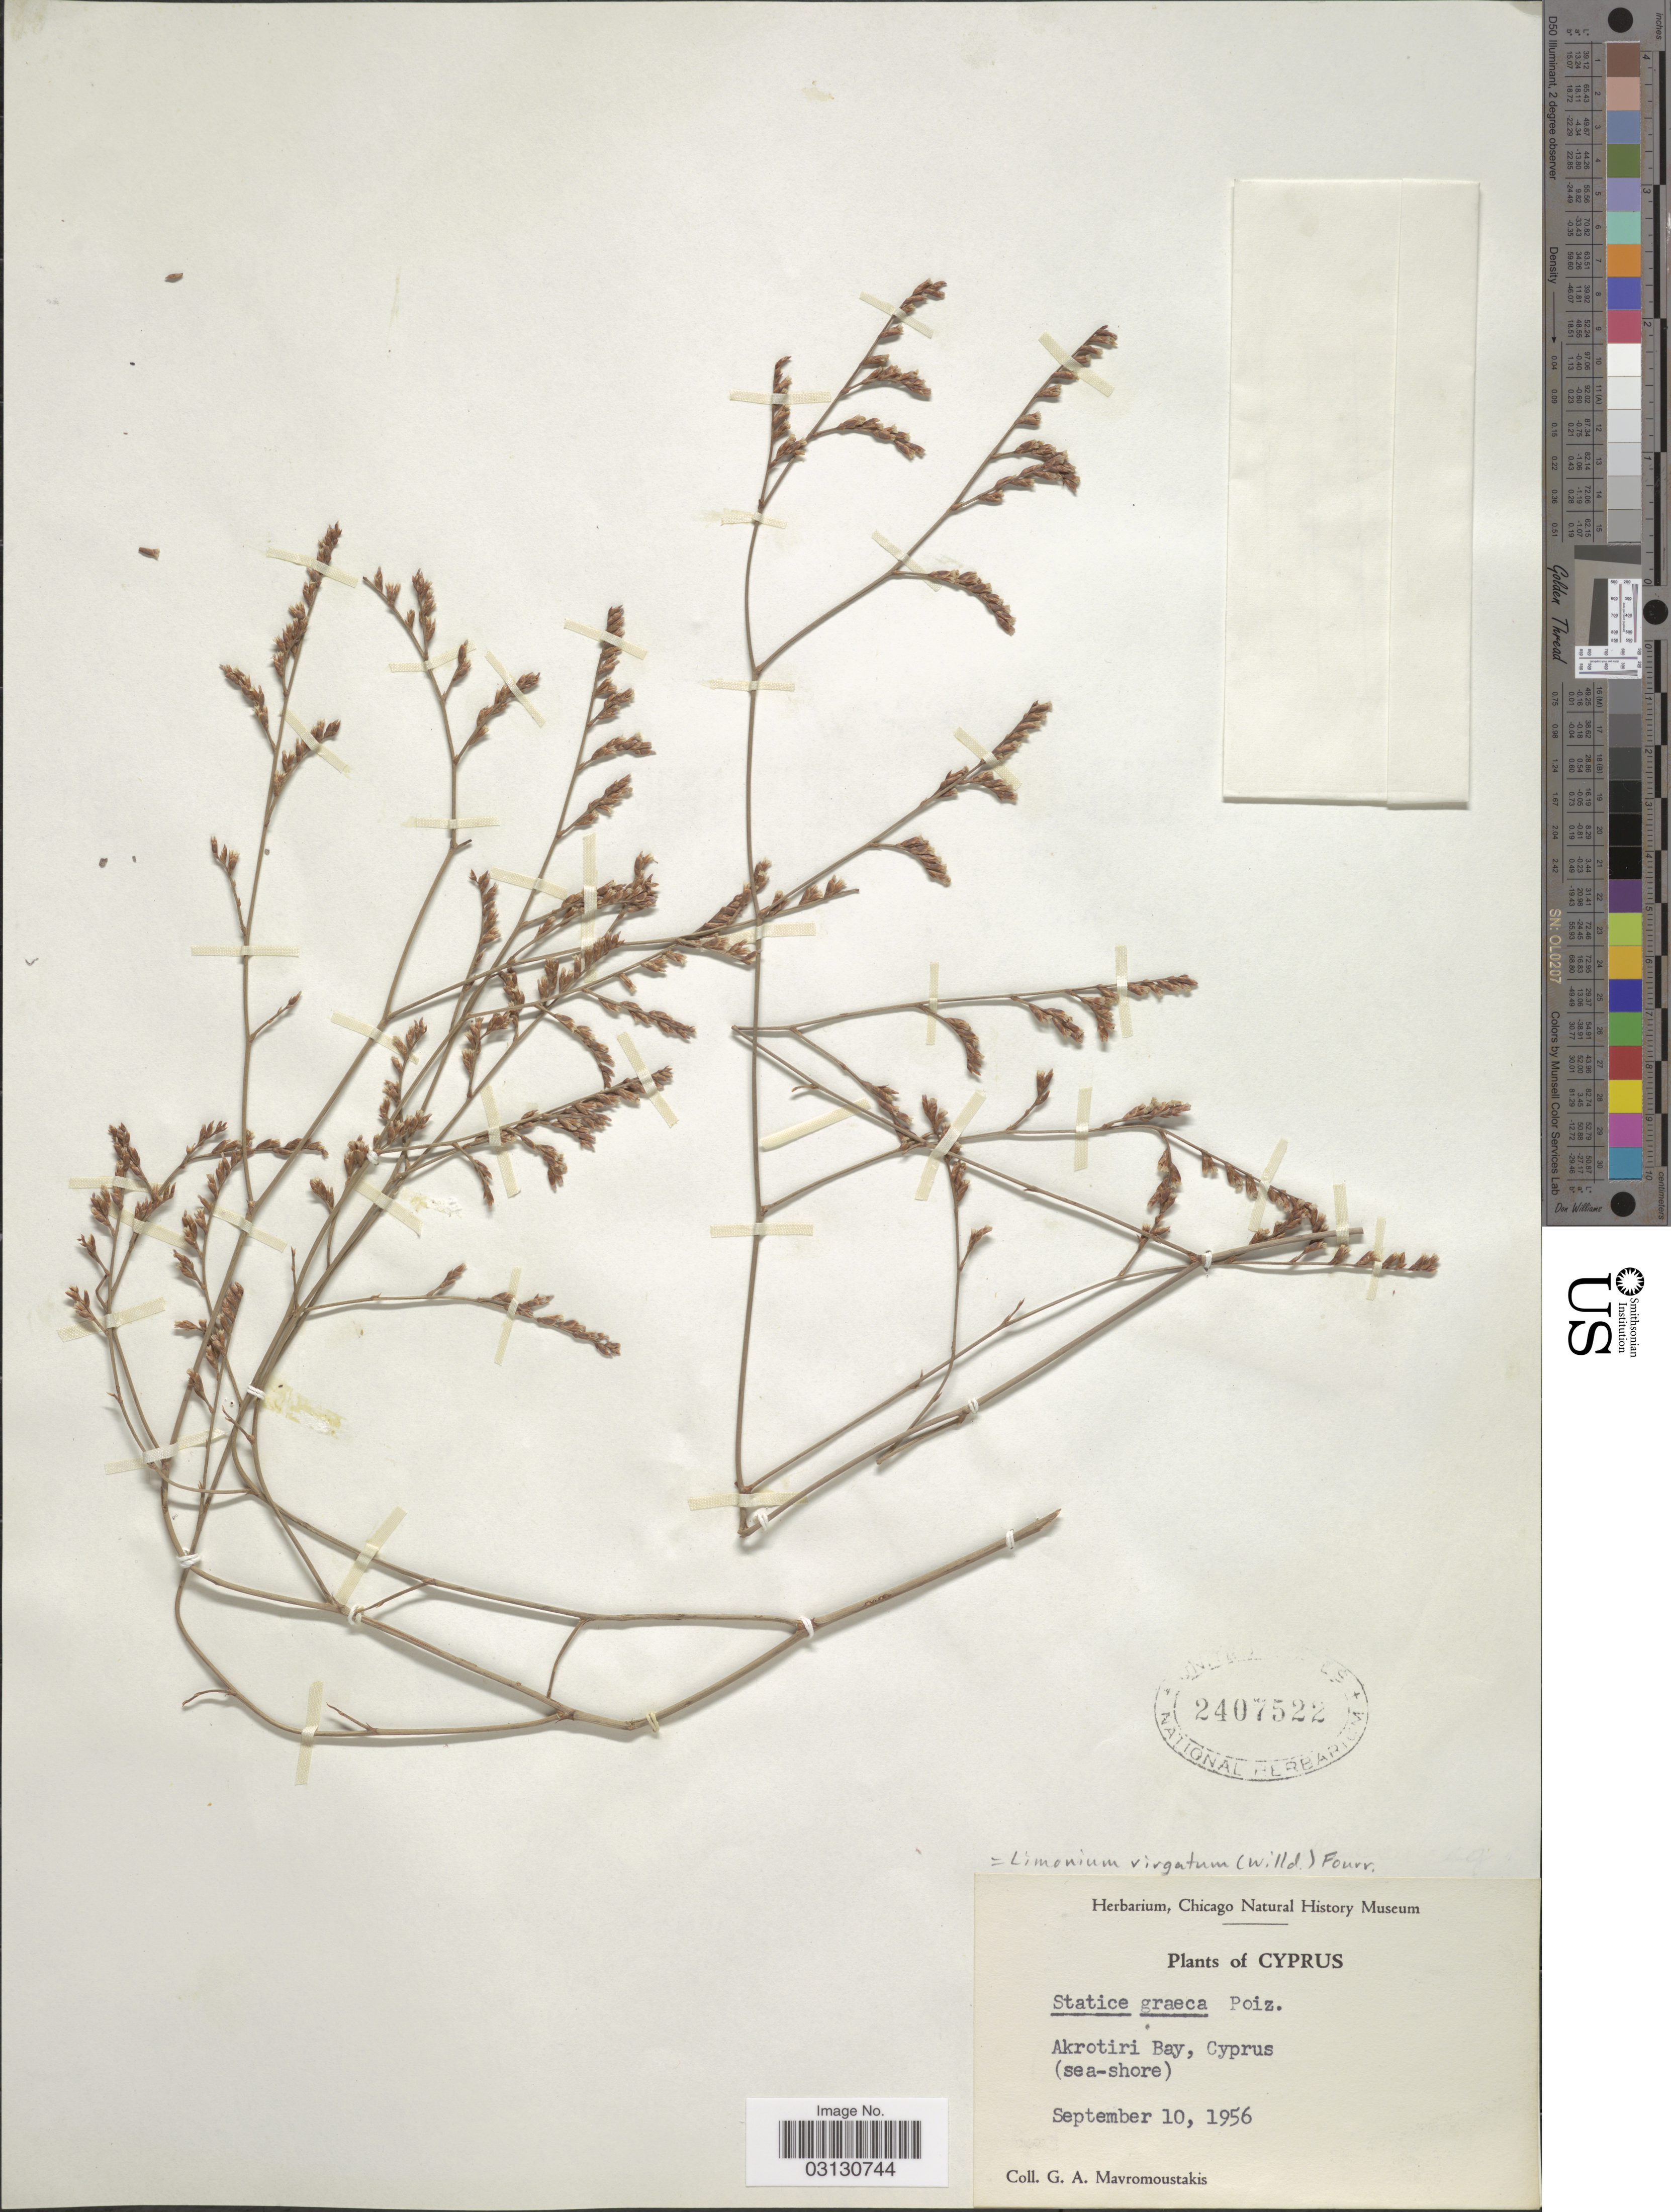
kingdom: Plantae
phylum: Tracheophyta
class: Magnoliopsida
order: Caryophyllales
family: Plumbaginaceae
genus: Limonium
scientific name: Limonium virgatum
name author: (Willd.) Fourr.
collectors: G. Mavromoustakis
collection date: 1956-09-10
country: Cyprus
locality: Cyprus, Akrotiri Bay, Cyprus (sea shore).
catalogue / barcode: US 2407522